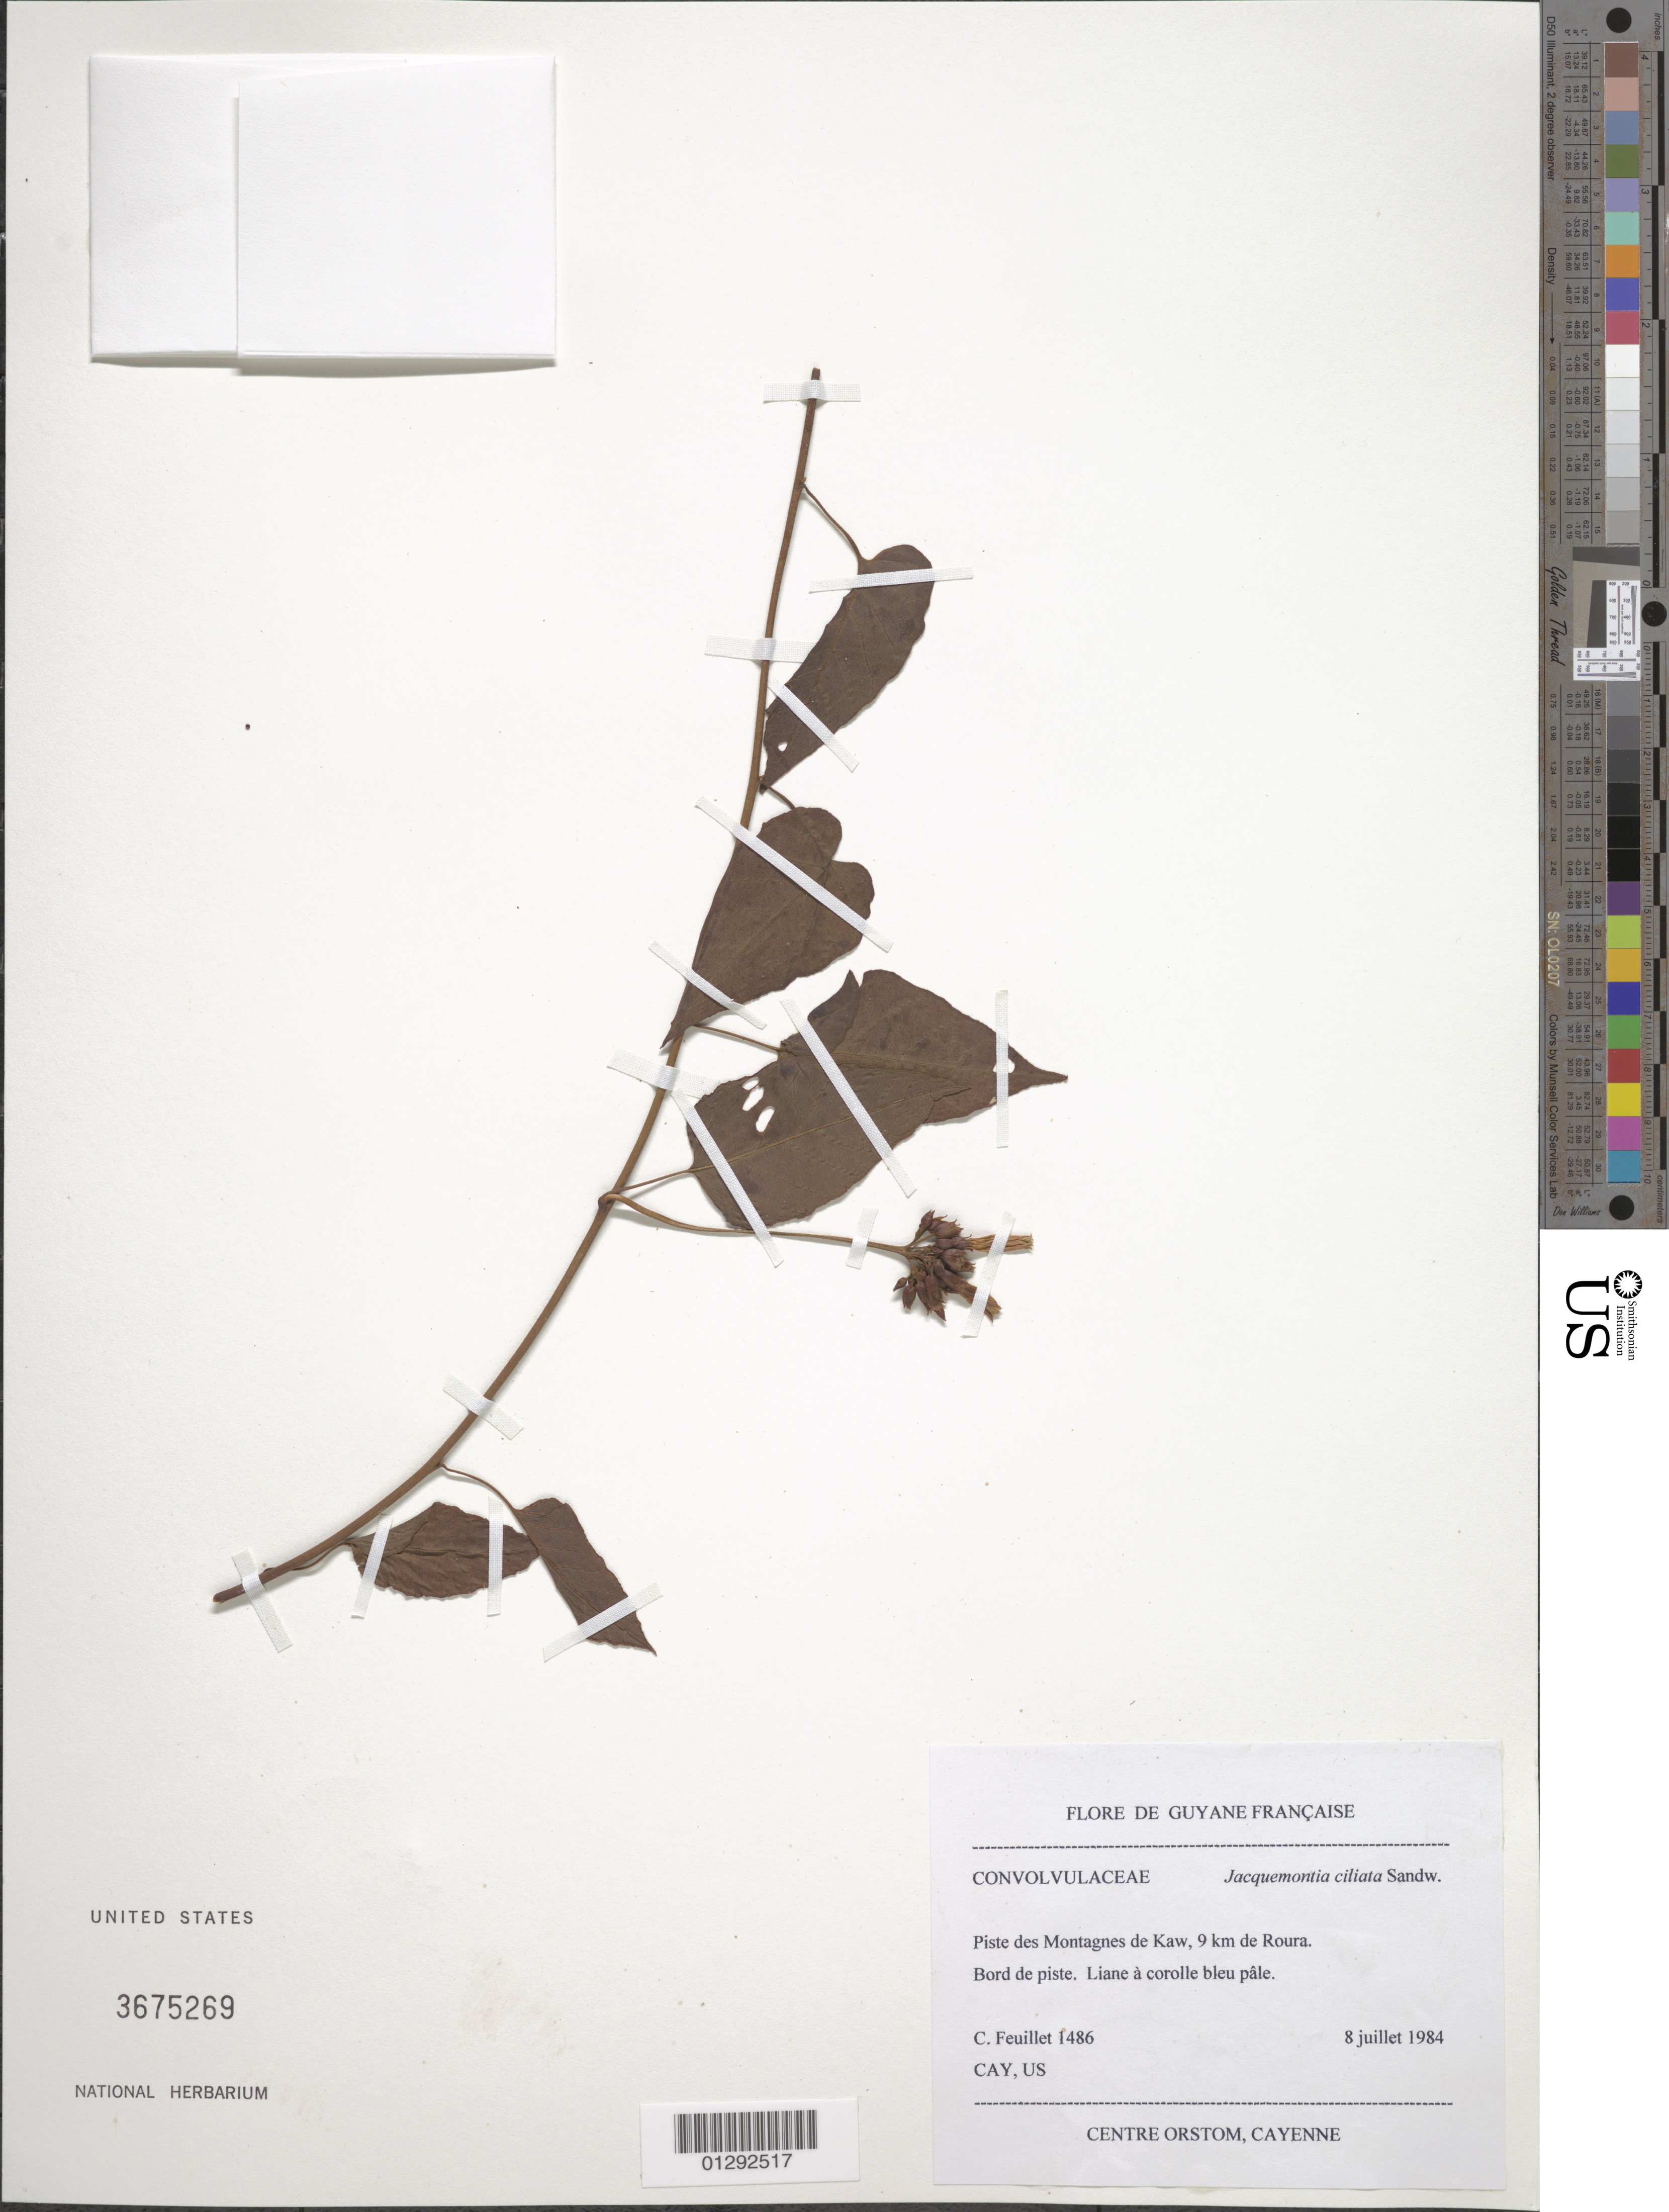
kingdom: Plantae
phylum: Tracheophyta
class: Magnoliopsida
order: Solanales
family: Convolvulaceae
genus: Jacquemontia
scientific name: Jacquemontia ciliata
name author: Sandwith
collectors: C. Feuillet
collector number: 1486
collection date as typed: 8 July 1984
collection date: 1984-07-08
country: French Guiana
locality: Piste des Montagnes de Kaw, 9 km de Roura.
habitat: Bord de piste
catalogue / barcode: US 3675269